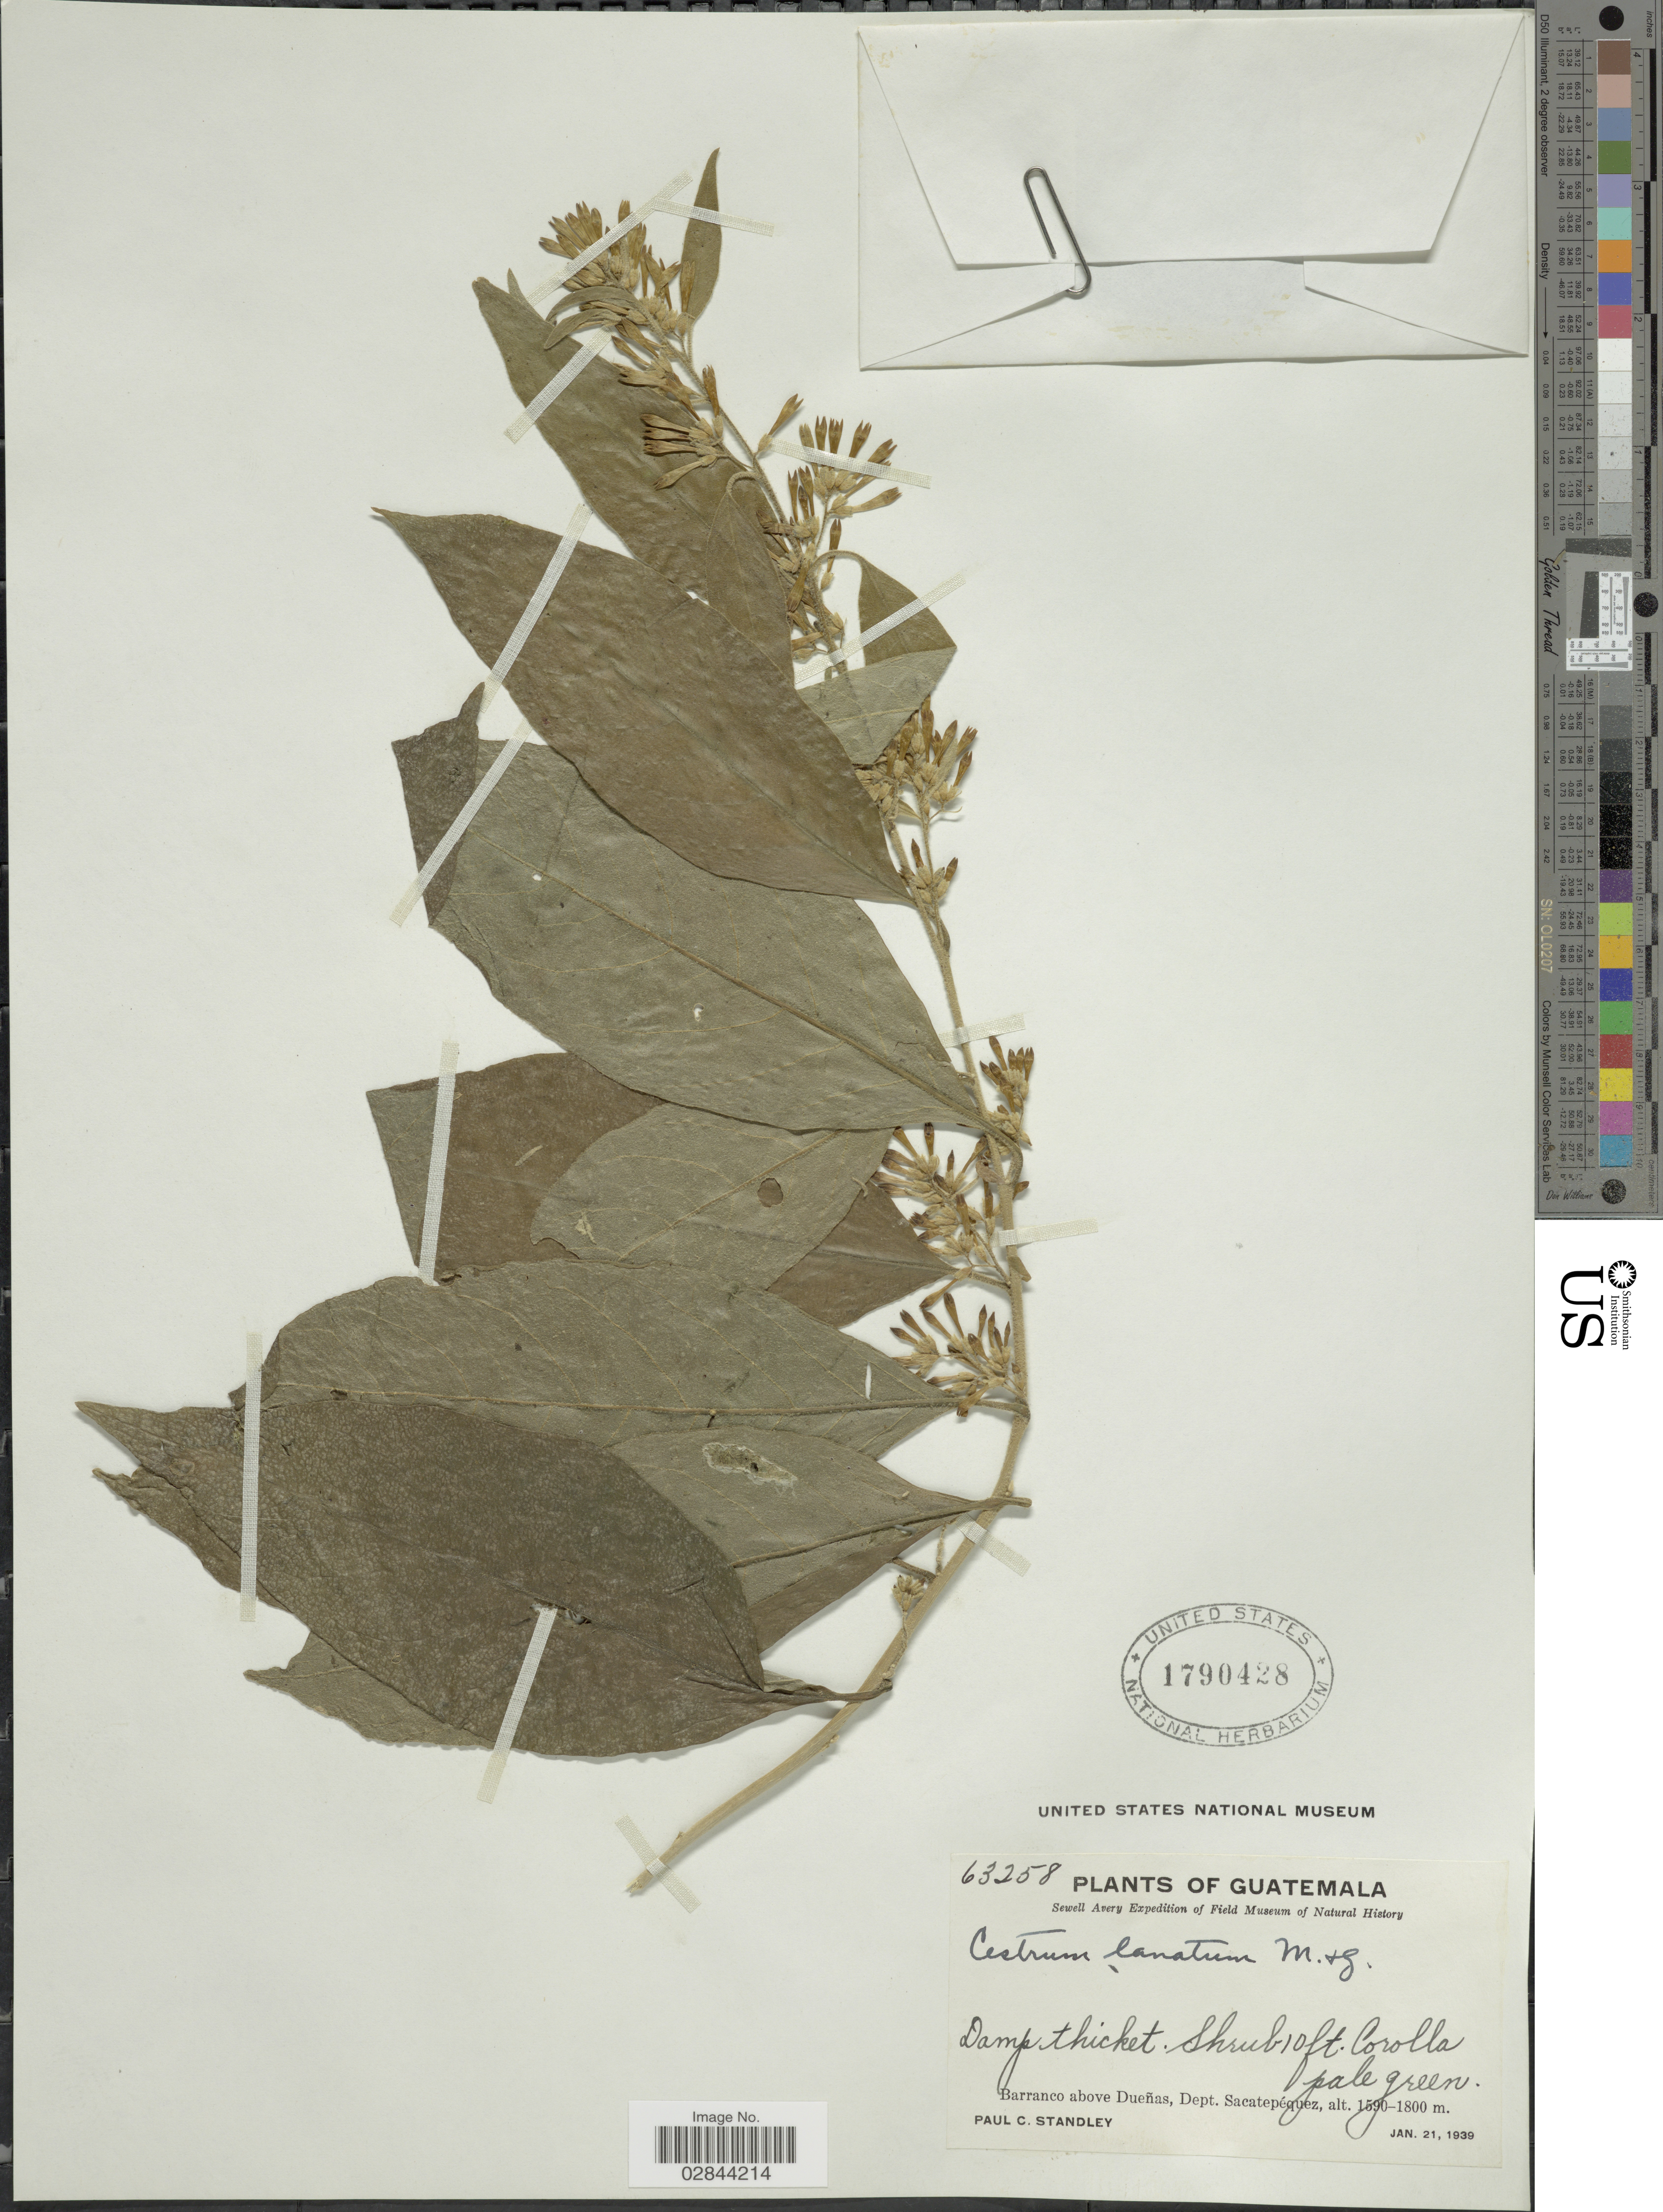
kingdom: Plantae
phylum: Tracheophyta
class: Magnoliopsida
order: Solanales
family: Solanaceae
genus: Cestrum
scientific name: Cestrum tomentosum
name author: L. f.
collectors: P. C. Standley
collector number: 63258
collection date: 1939-01-21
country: Guatemala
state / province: Sacatepéquez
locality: Barranco above Dueñas, Dept. Sacatepéquez.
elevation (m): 1590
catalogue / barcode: US 1790428